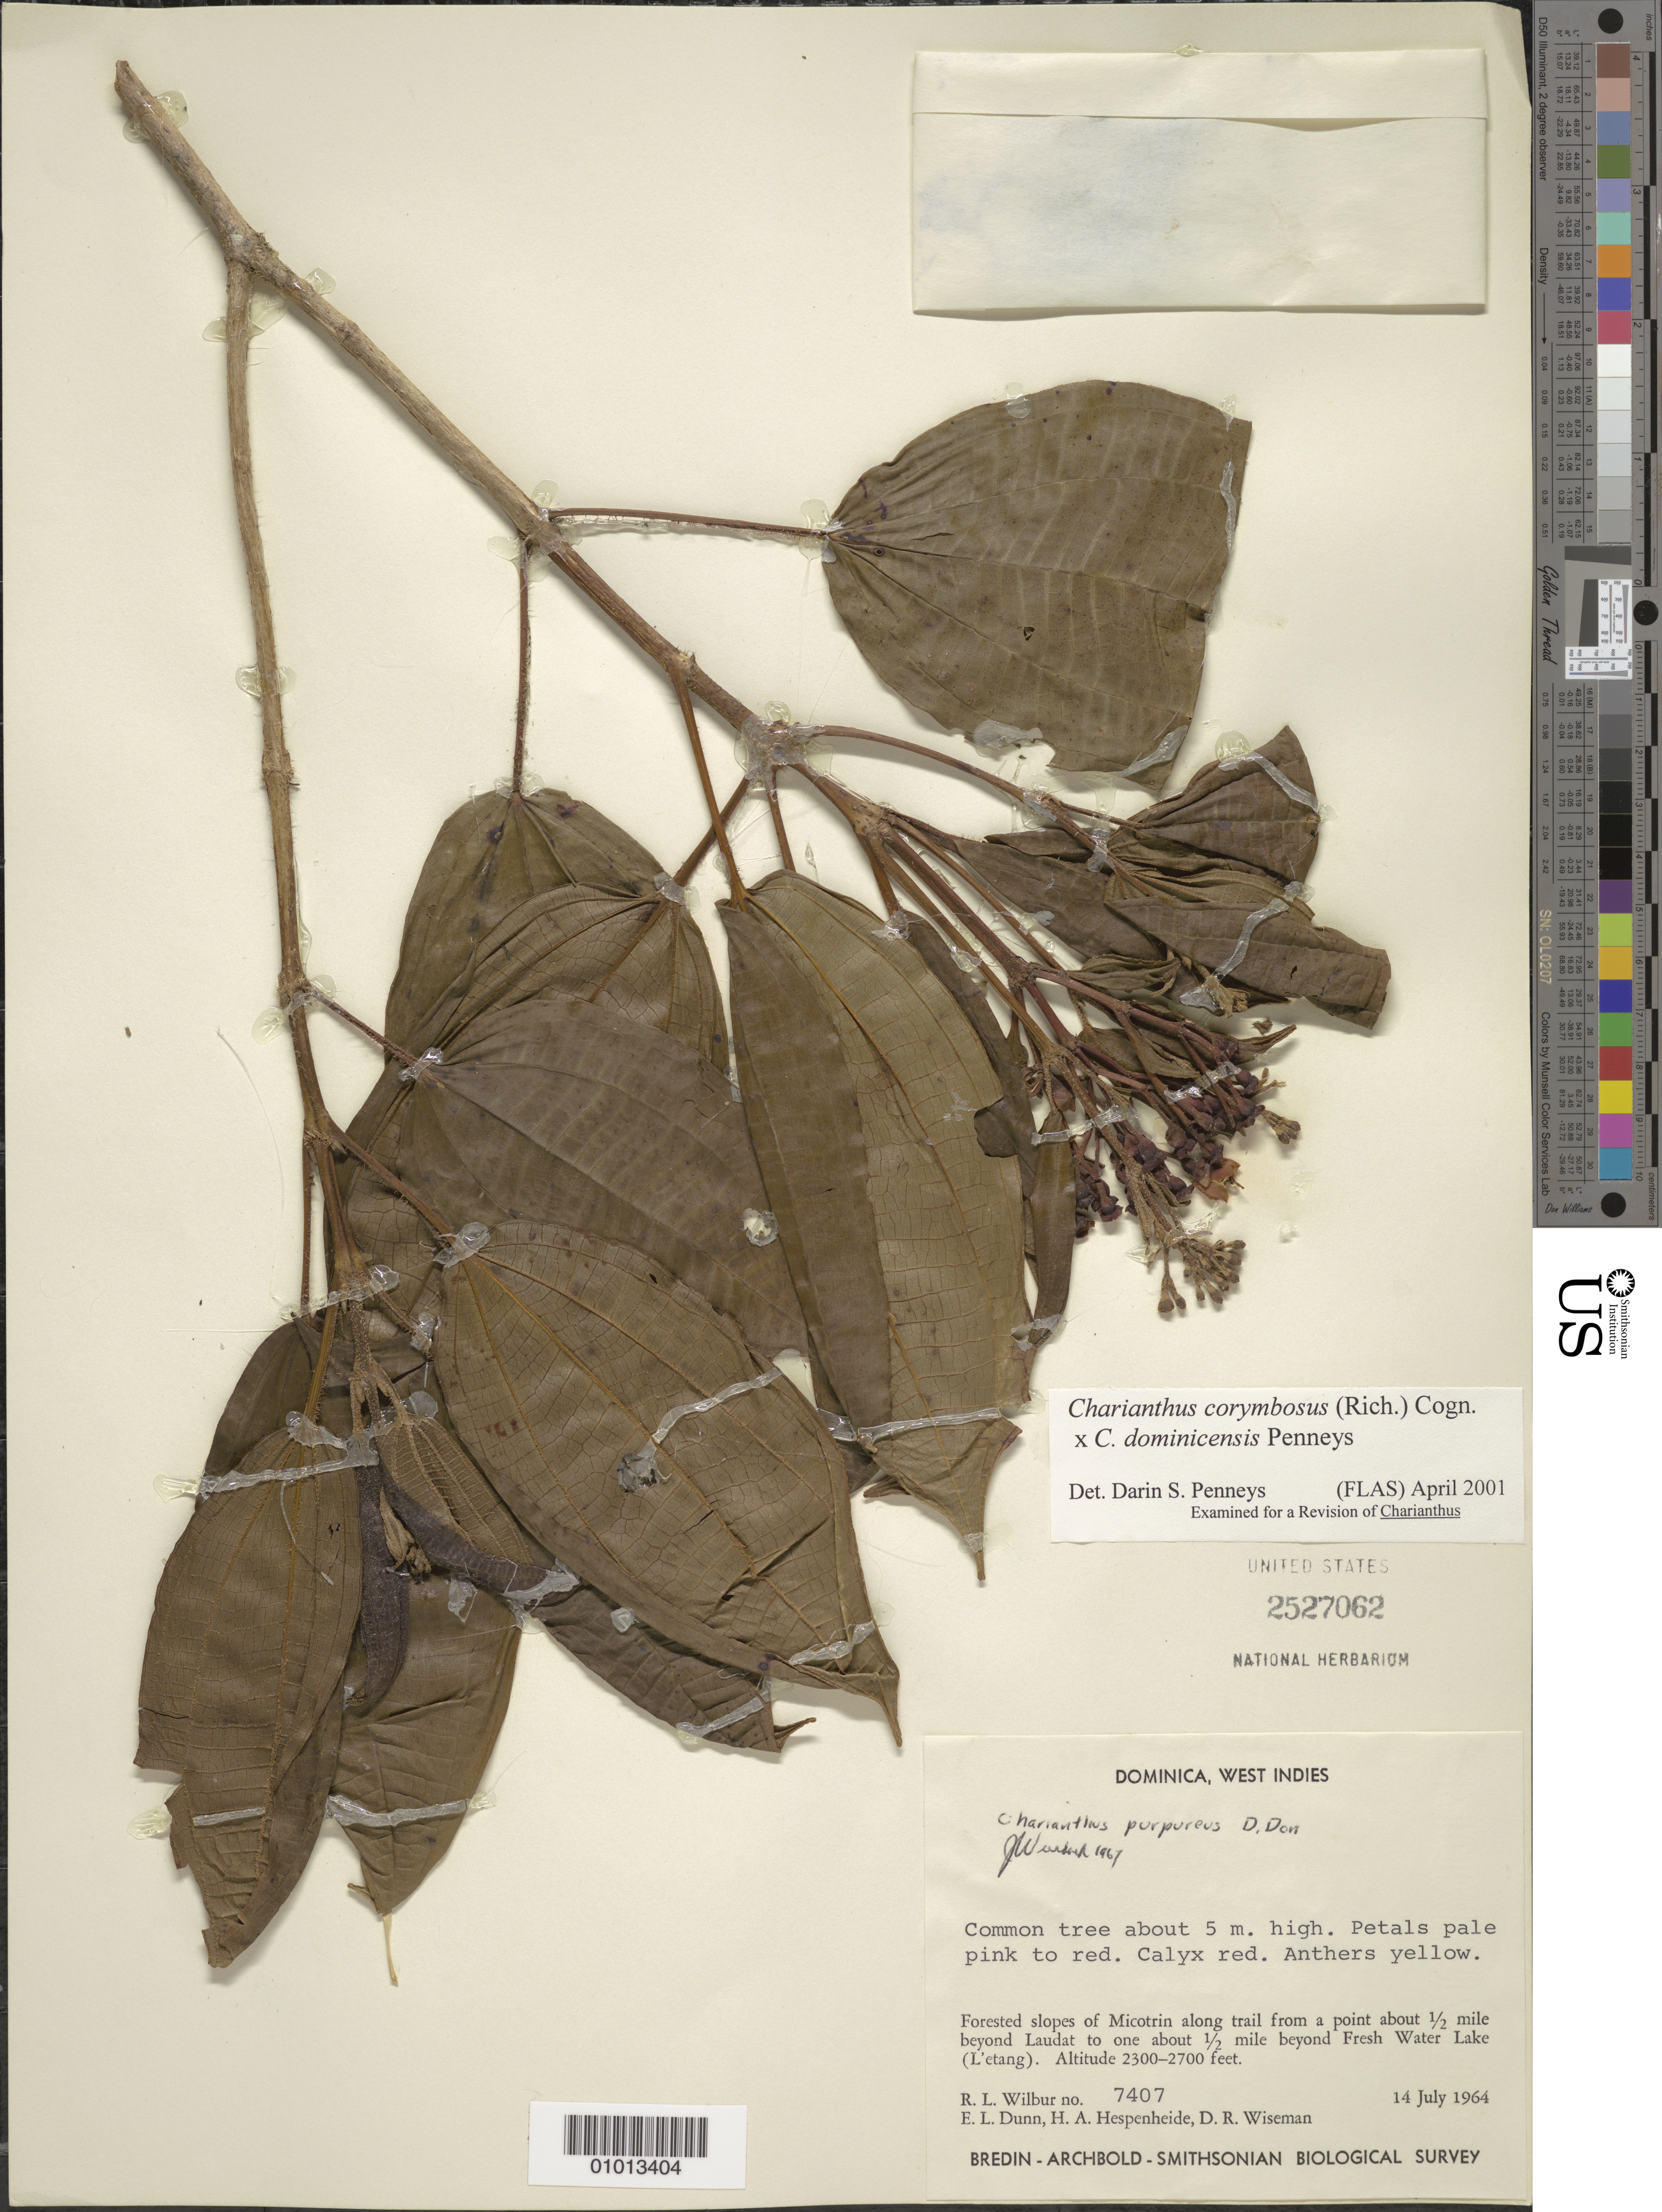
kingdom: Plantae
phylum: Tracheophyta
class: Magnoliopsida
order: Myrtales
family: Melastomataceae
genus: Charianthus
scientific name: Charianthus corymbosus var. longifolius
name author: (Cogn.) Hodge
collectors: R. L. Wilbur, E. Dunn, H. A. Hespenheide & D. R. Wiseman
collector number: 7407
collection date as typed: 14 Jul 1964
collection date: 1964-07-14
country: Dominica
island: Dominica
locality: Micotrin slopes along trail from a point about 0.5 mile beyond Laudat to one about 0.5 mile beyond Fresh Water Lake (L'Etang)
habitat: Forested slopes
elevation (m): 701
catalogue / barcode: US 2527062